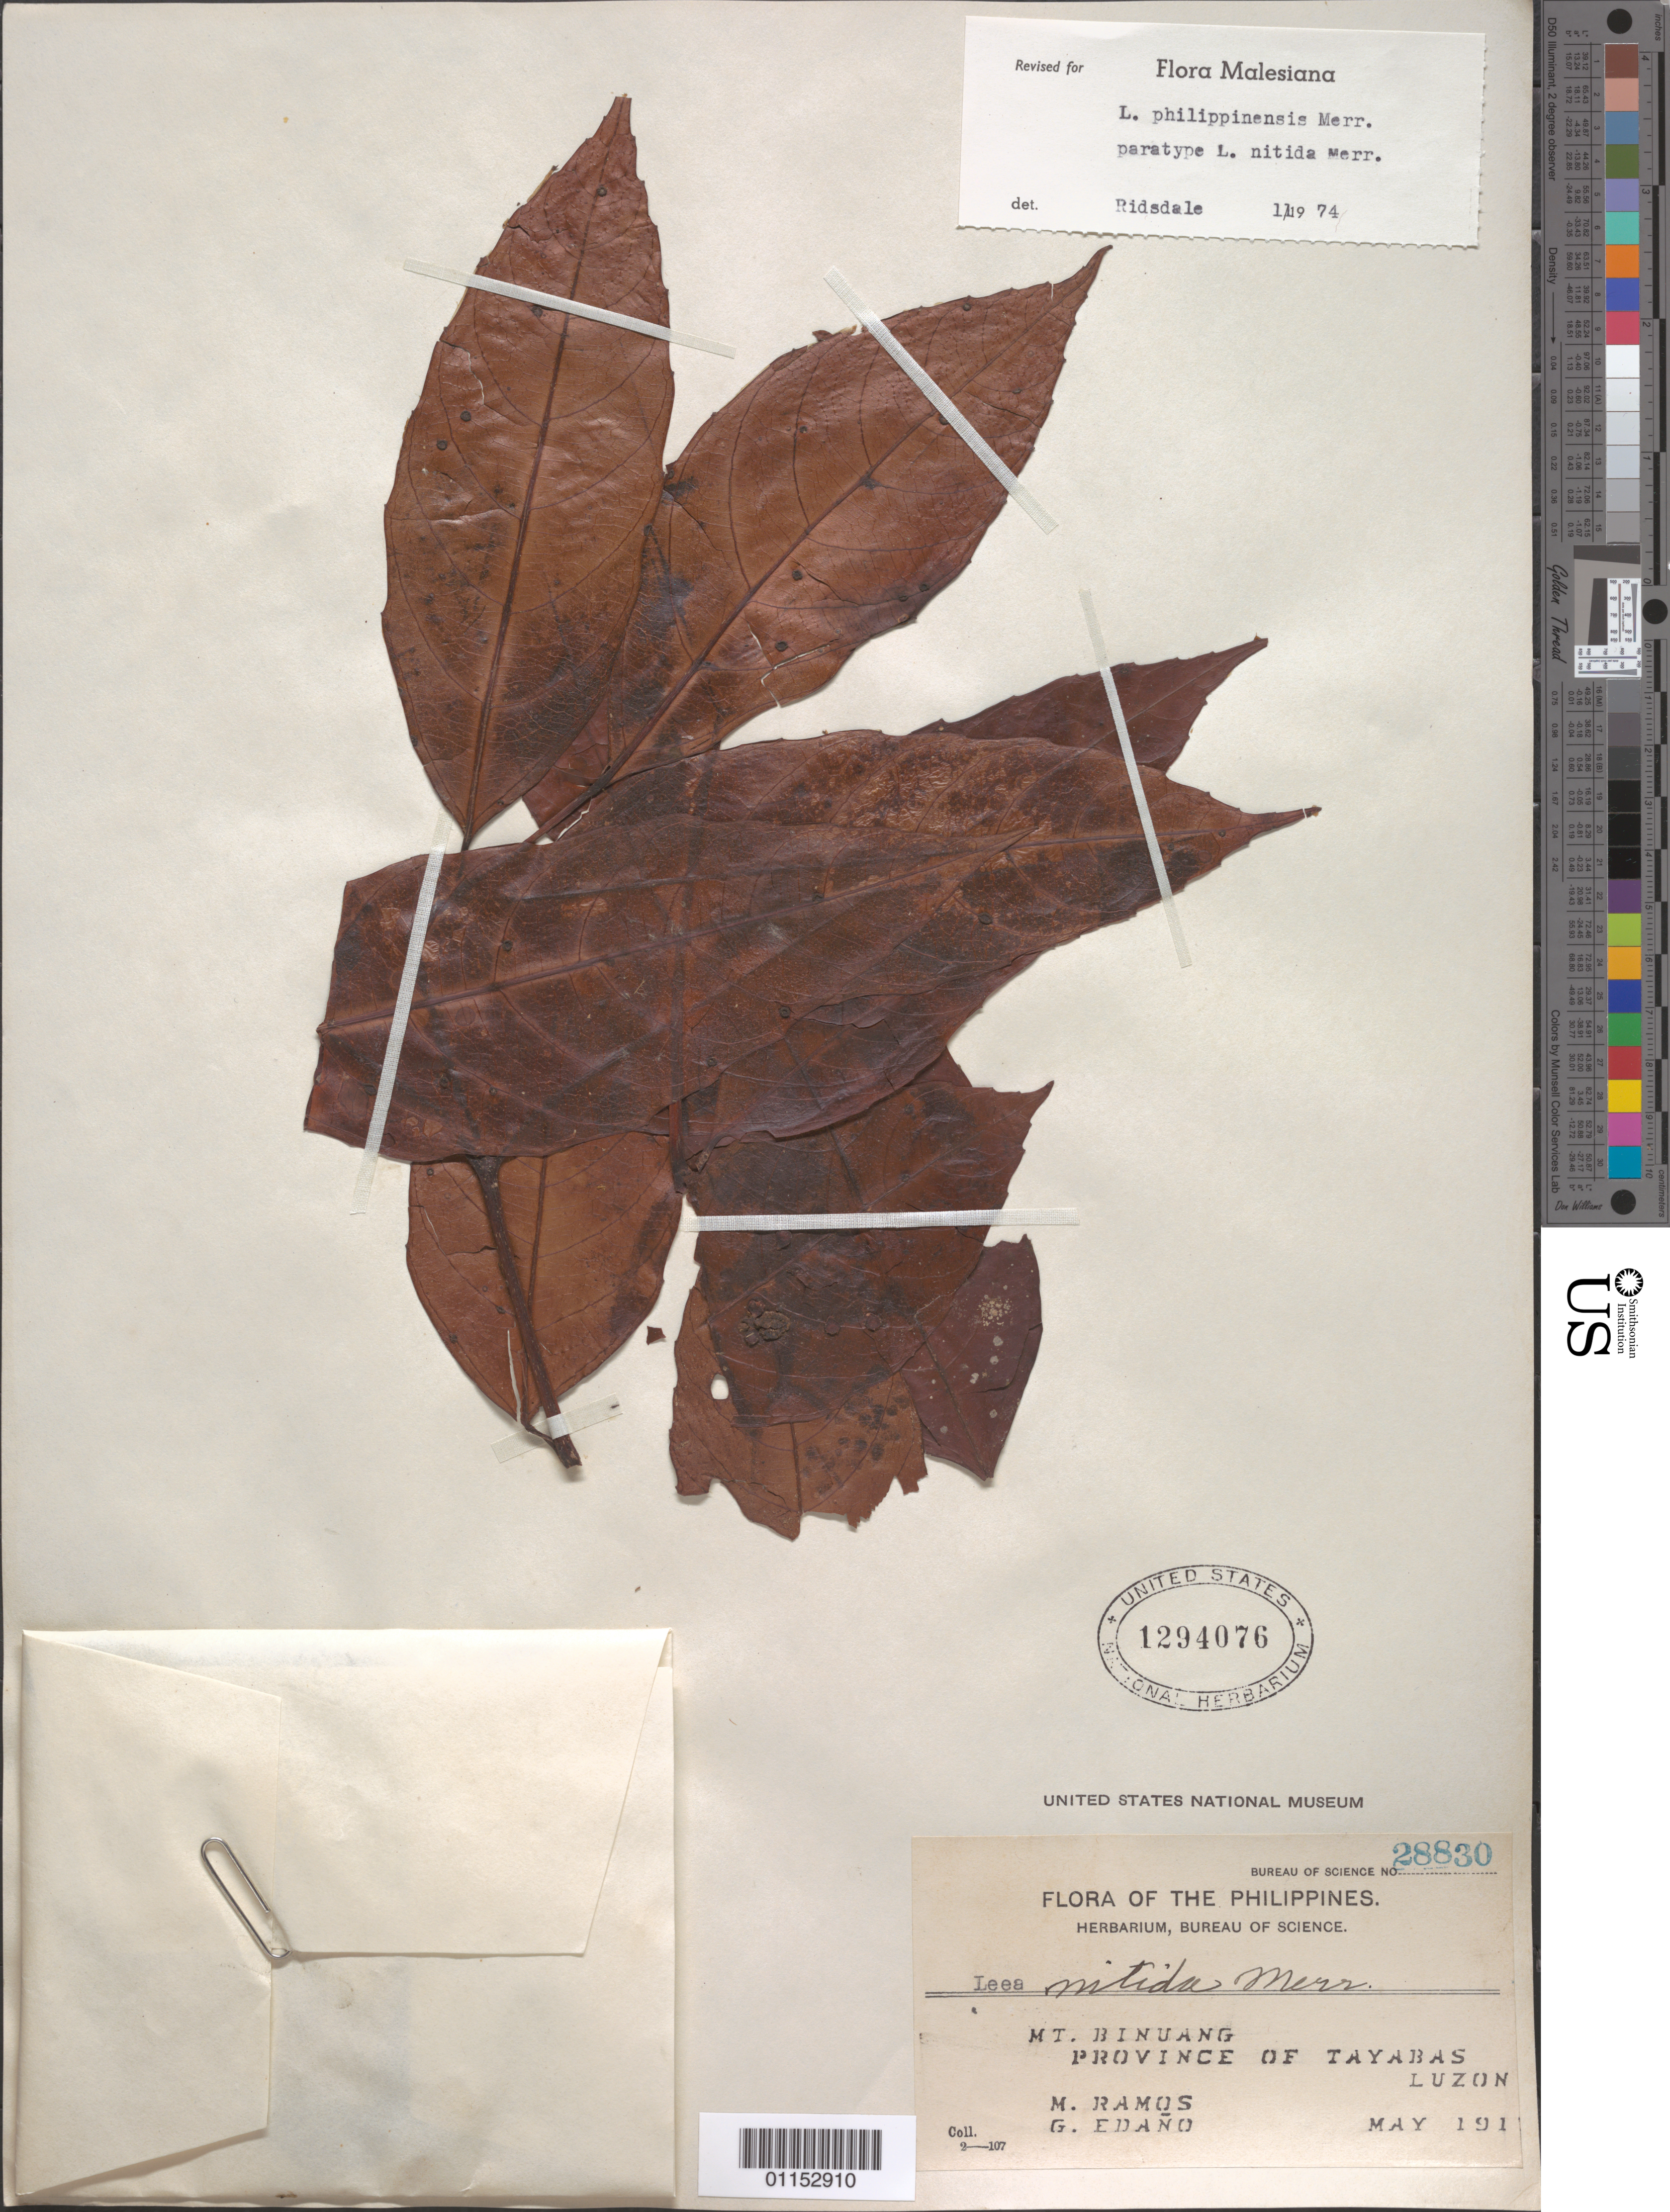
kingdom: Plantae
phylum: Tracheophyta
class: Magnoliopsida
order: Vitales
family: Vitaceae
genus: Leea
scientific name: Leea philippinensis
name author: Merr.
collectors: M. Ramos & G. Edaño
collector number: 28830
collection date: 1911-05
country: Philippines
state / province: Calabarzon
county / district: Quezon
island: Luzon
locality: Mt Binuang. Luzon. Tayabas.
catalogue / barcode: US 1294076